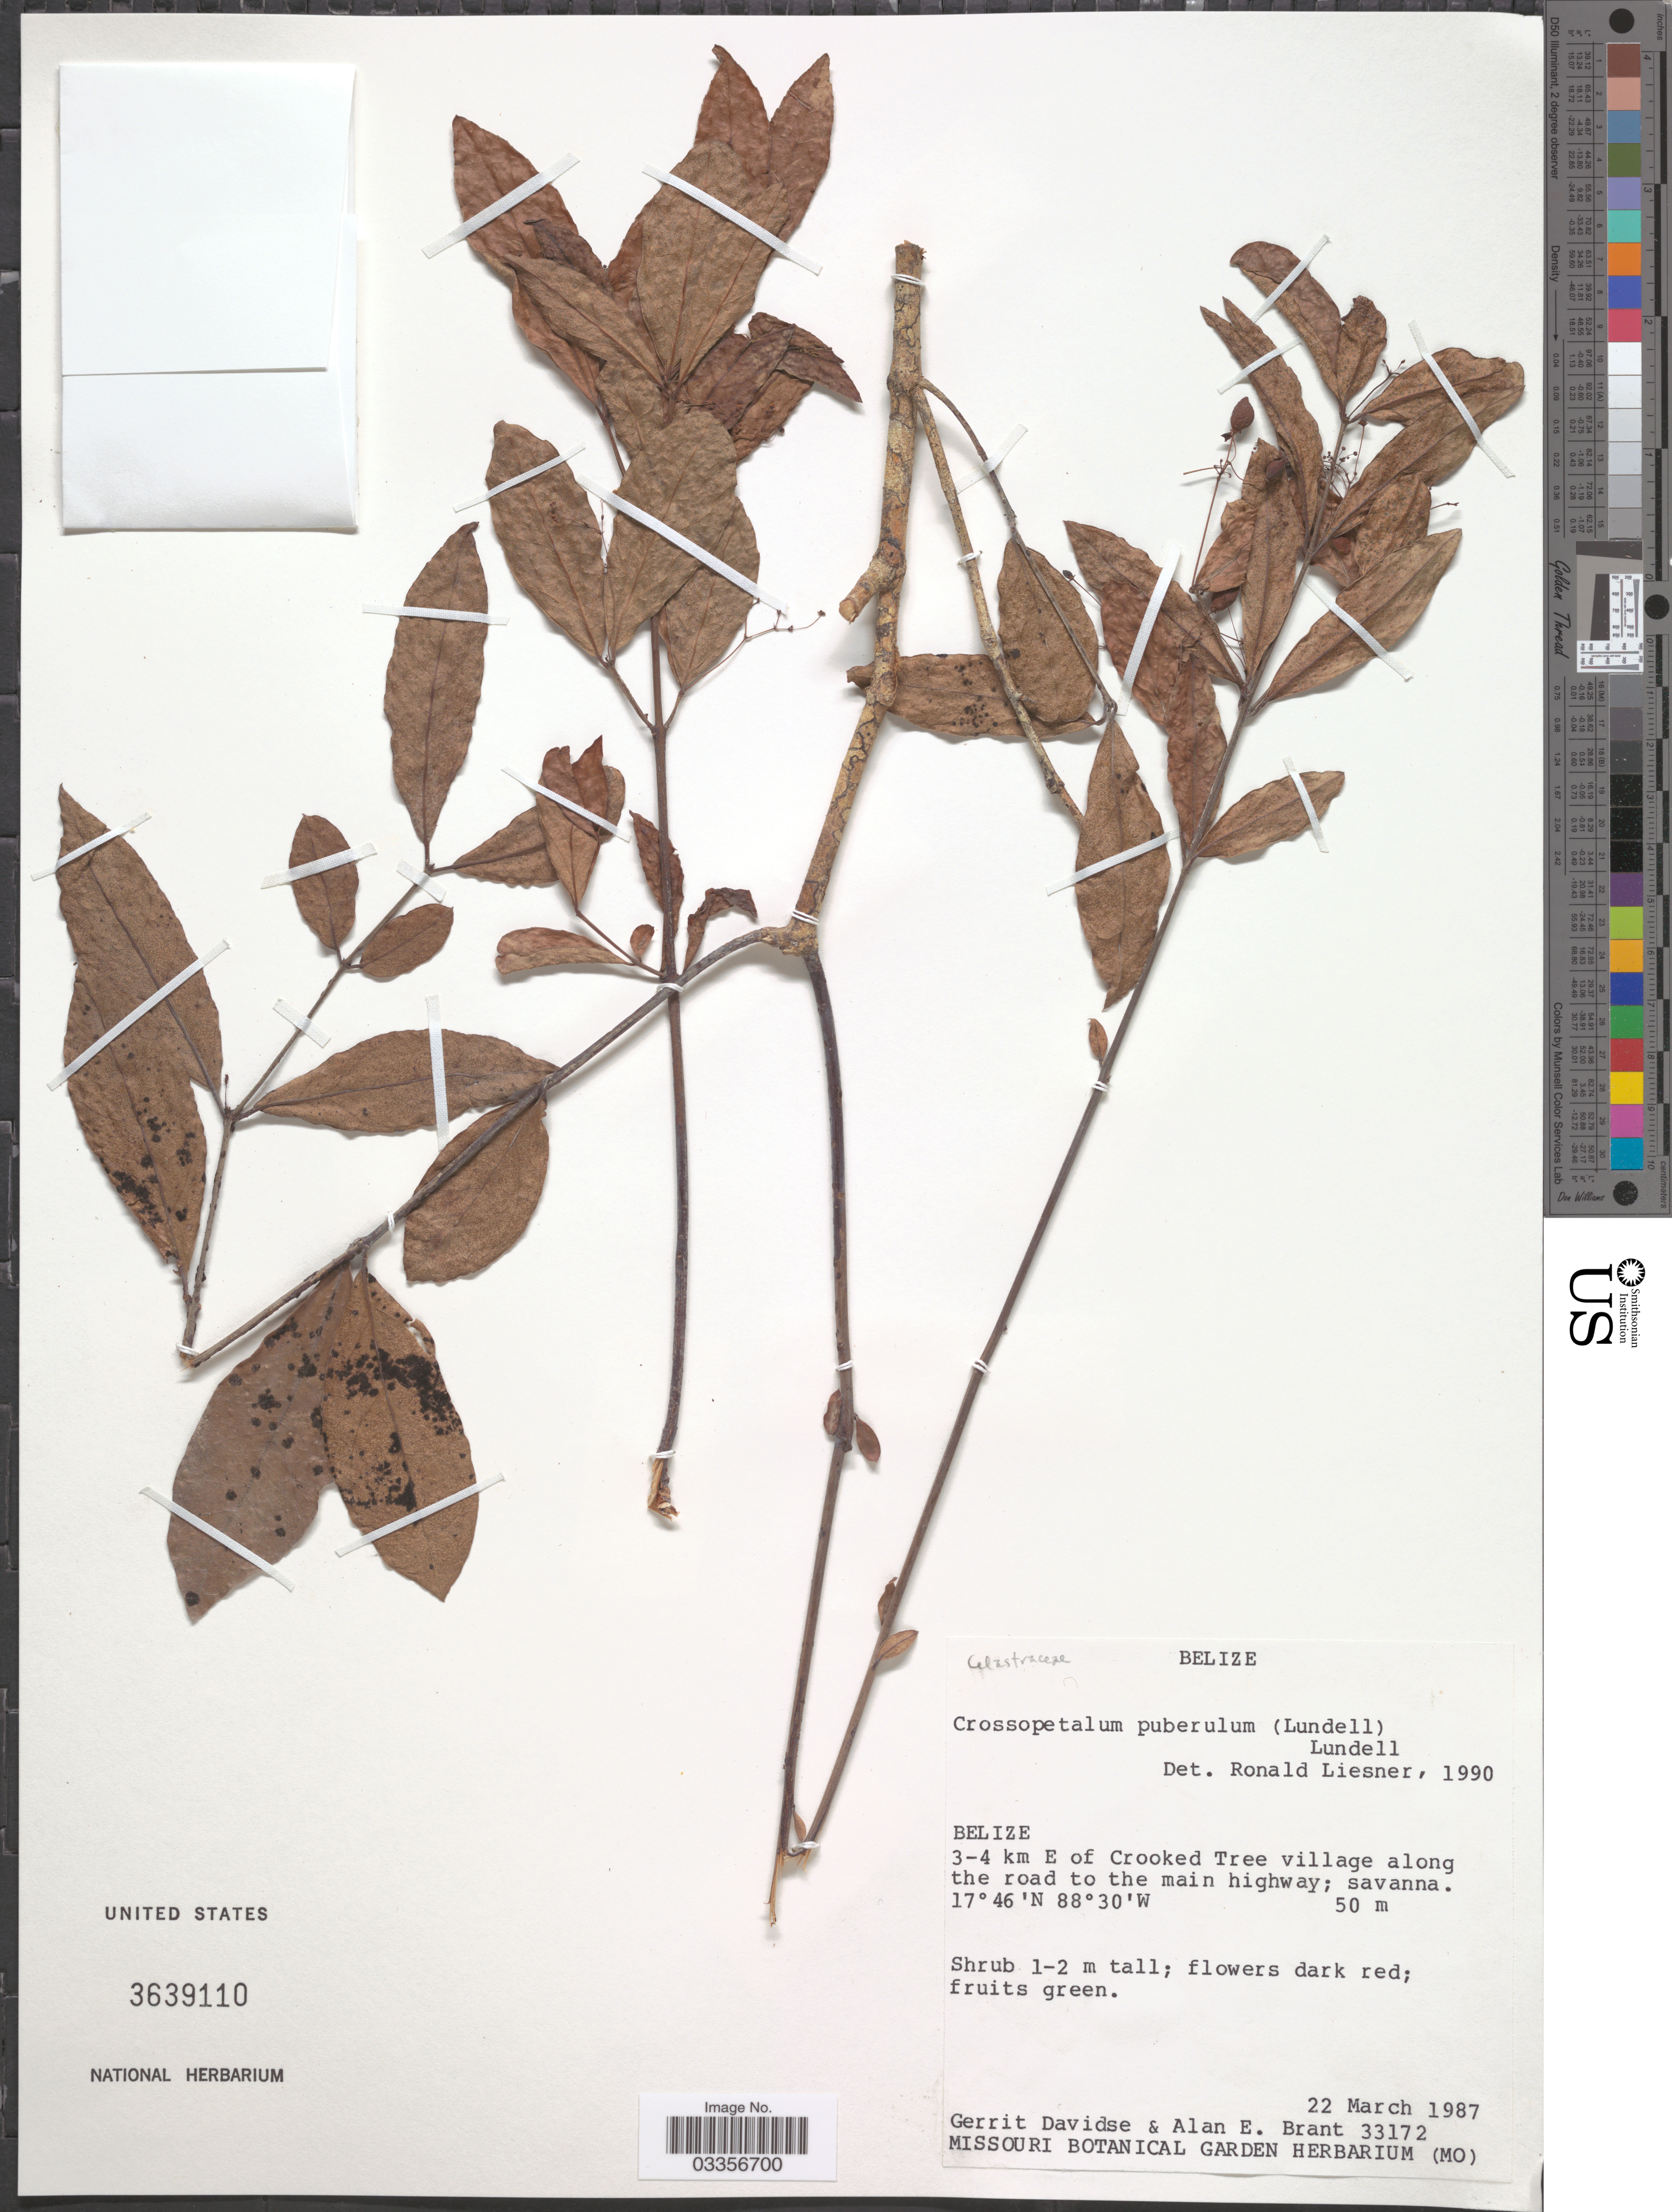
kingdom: Plantae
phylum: Tracheophyta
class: Magnoliopsida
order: Celastrales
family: Celastraceae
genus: Crossopetalum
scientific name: Crossopetalum puberulum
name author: (Lundell) Lundell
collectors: G. Davidse & A. Brant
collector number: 33172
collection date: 1987-03-22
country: Belize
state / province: Belize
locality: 3-4 km E of Crooked Tree village along the road to the main highway.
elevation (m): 50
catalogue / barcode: US 3639110